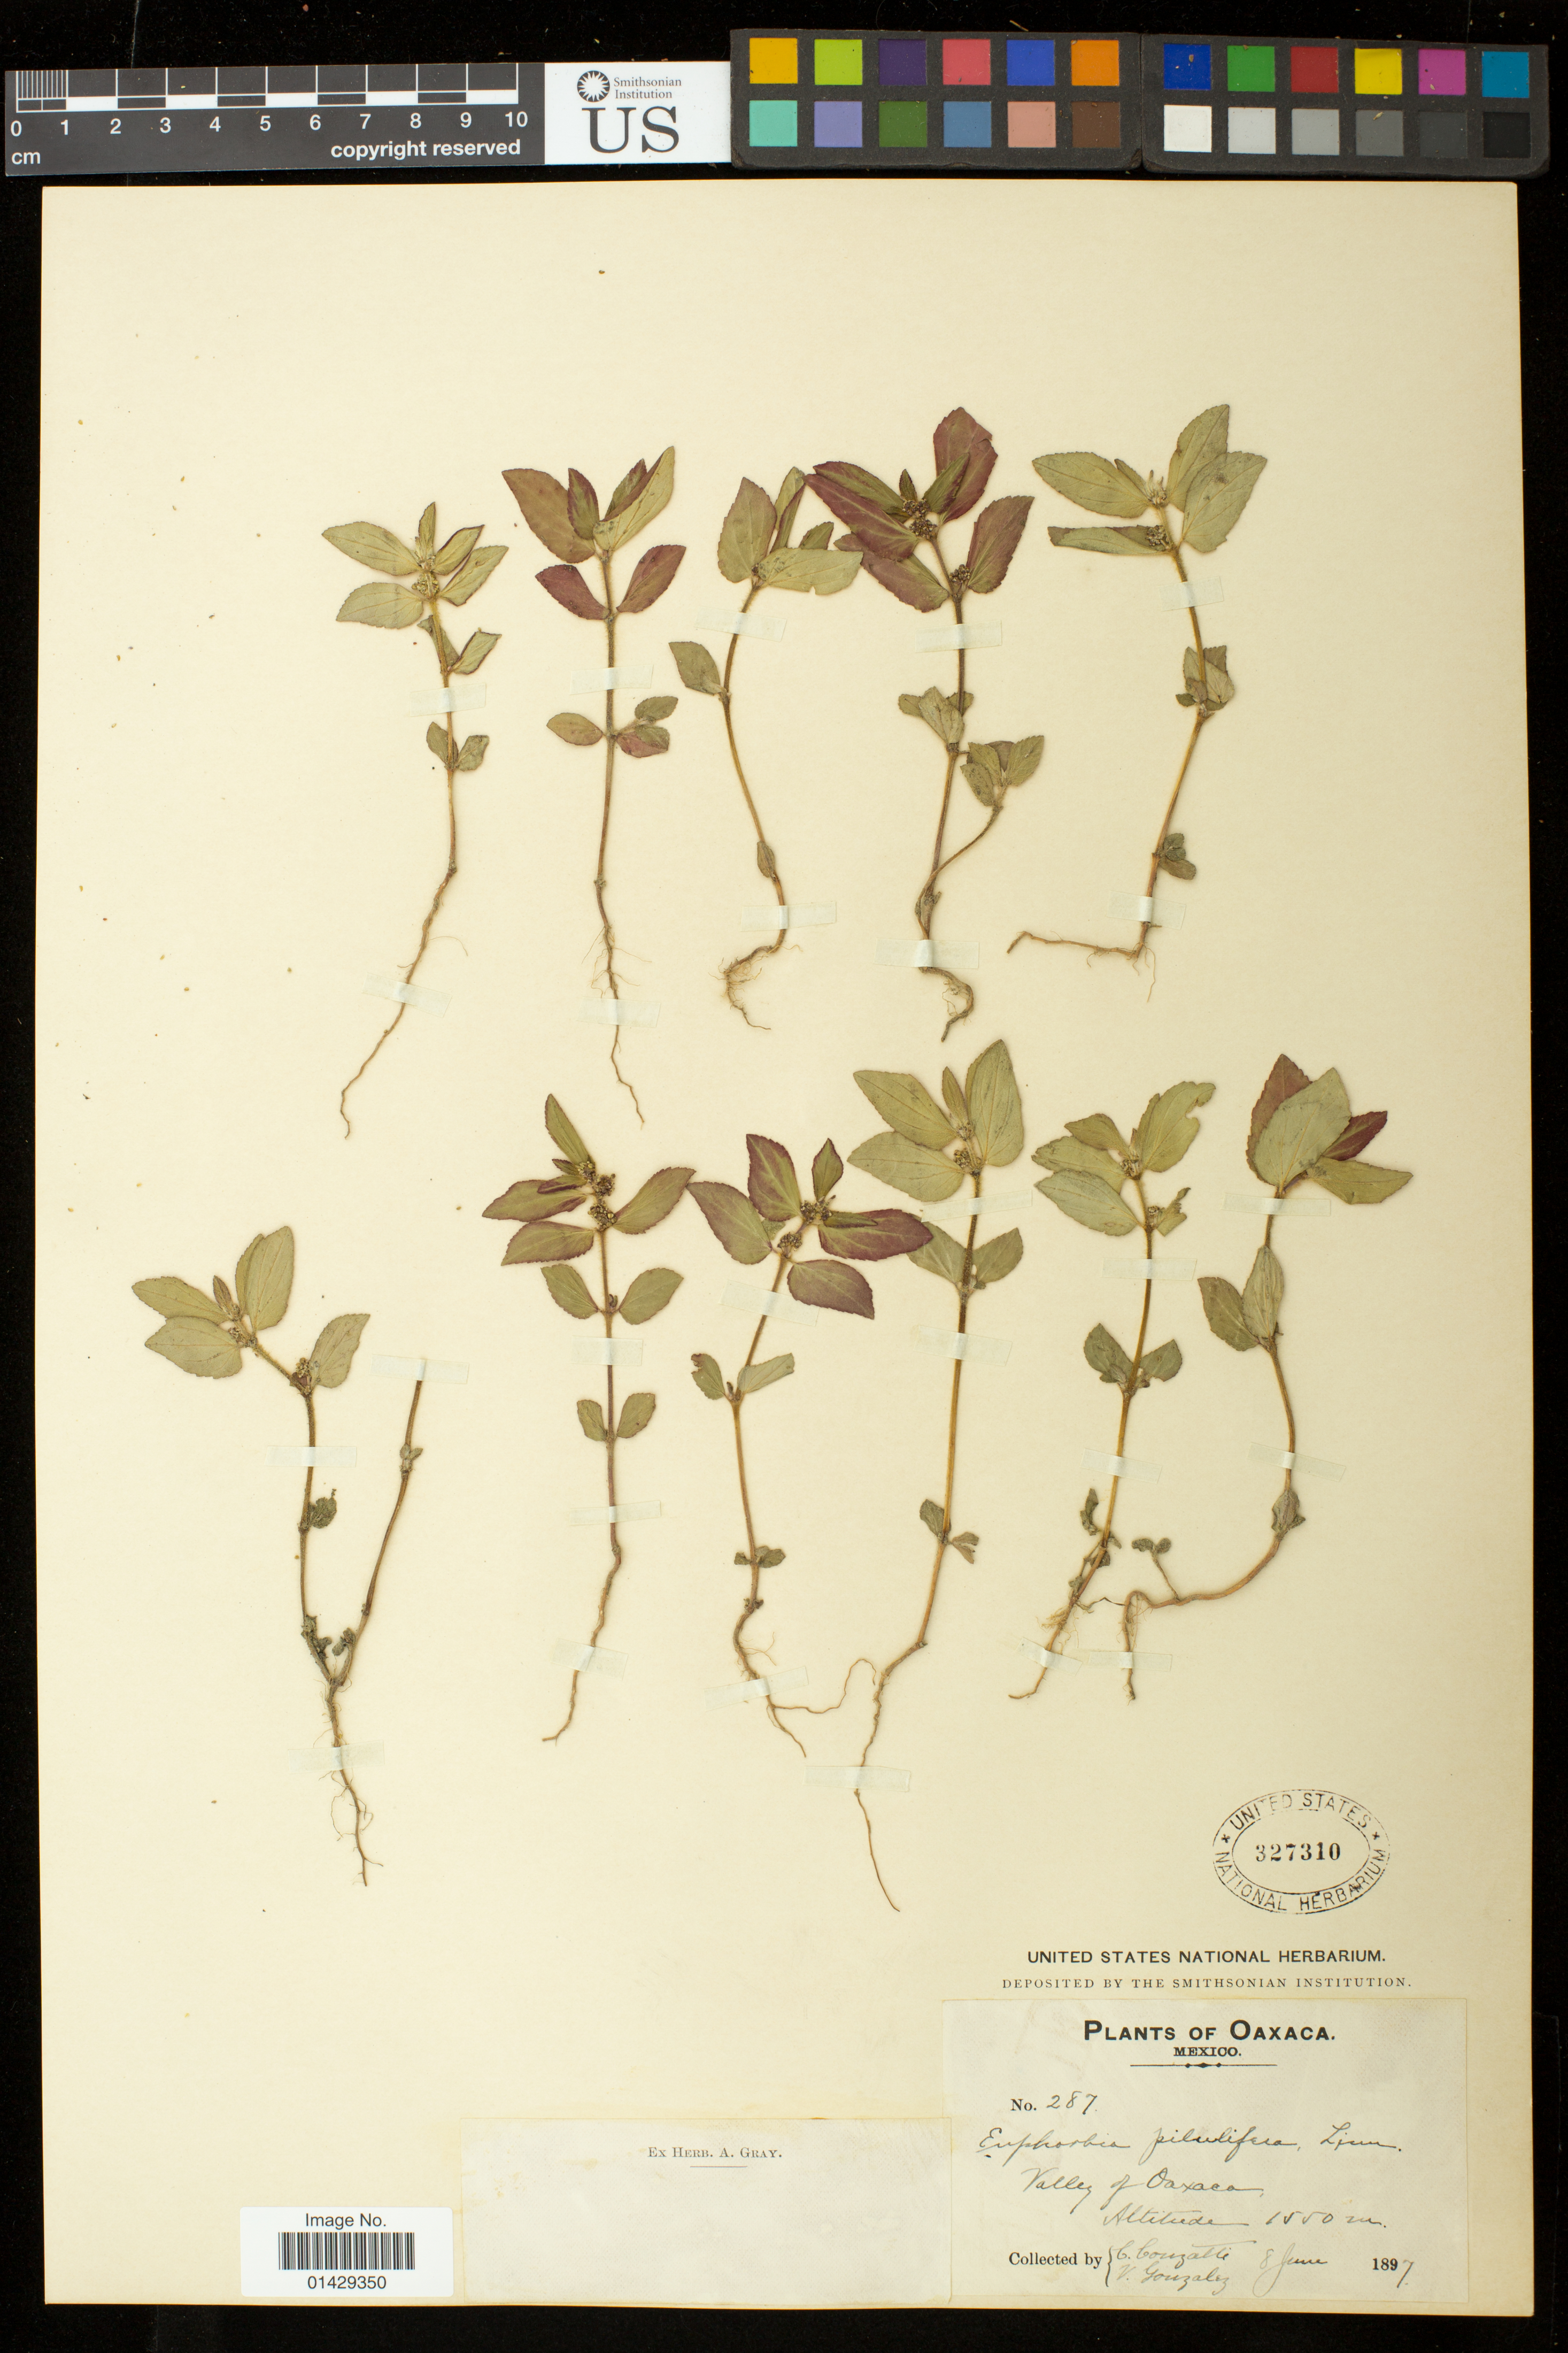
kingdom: Plantae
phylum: Tracheophyta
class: Magnoliopsida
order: Malpighiales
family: Euphorbiaceae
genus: Euphorbia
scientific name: Euphorbia hirta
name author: L.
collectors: C. Conzatti & V. González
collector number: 287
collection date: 1897-06-08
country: Mexico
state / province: Oaxaca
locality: Valley of Oaxaca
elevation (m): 1550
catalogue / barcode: US 327310